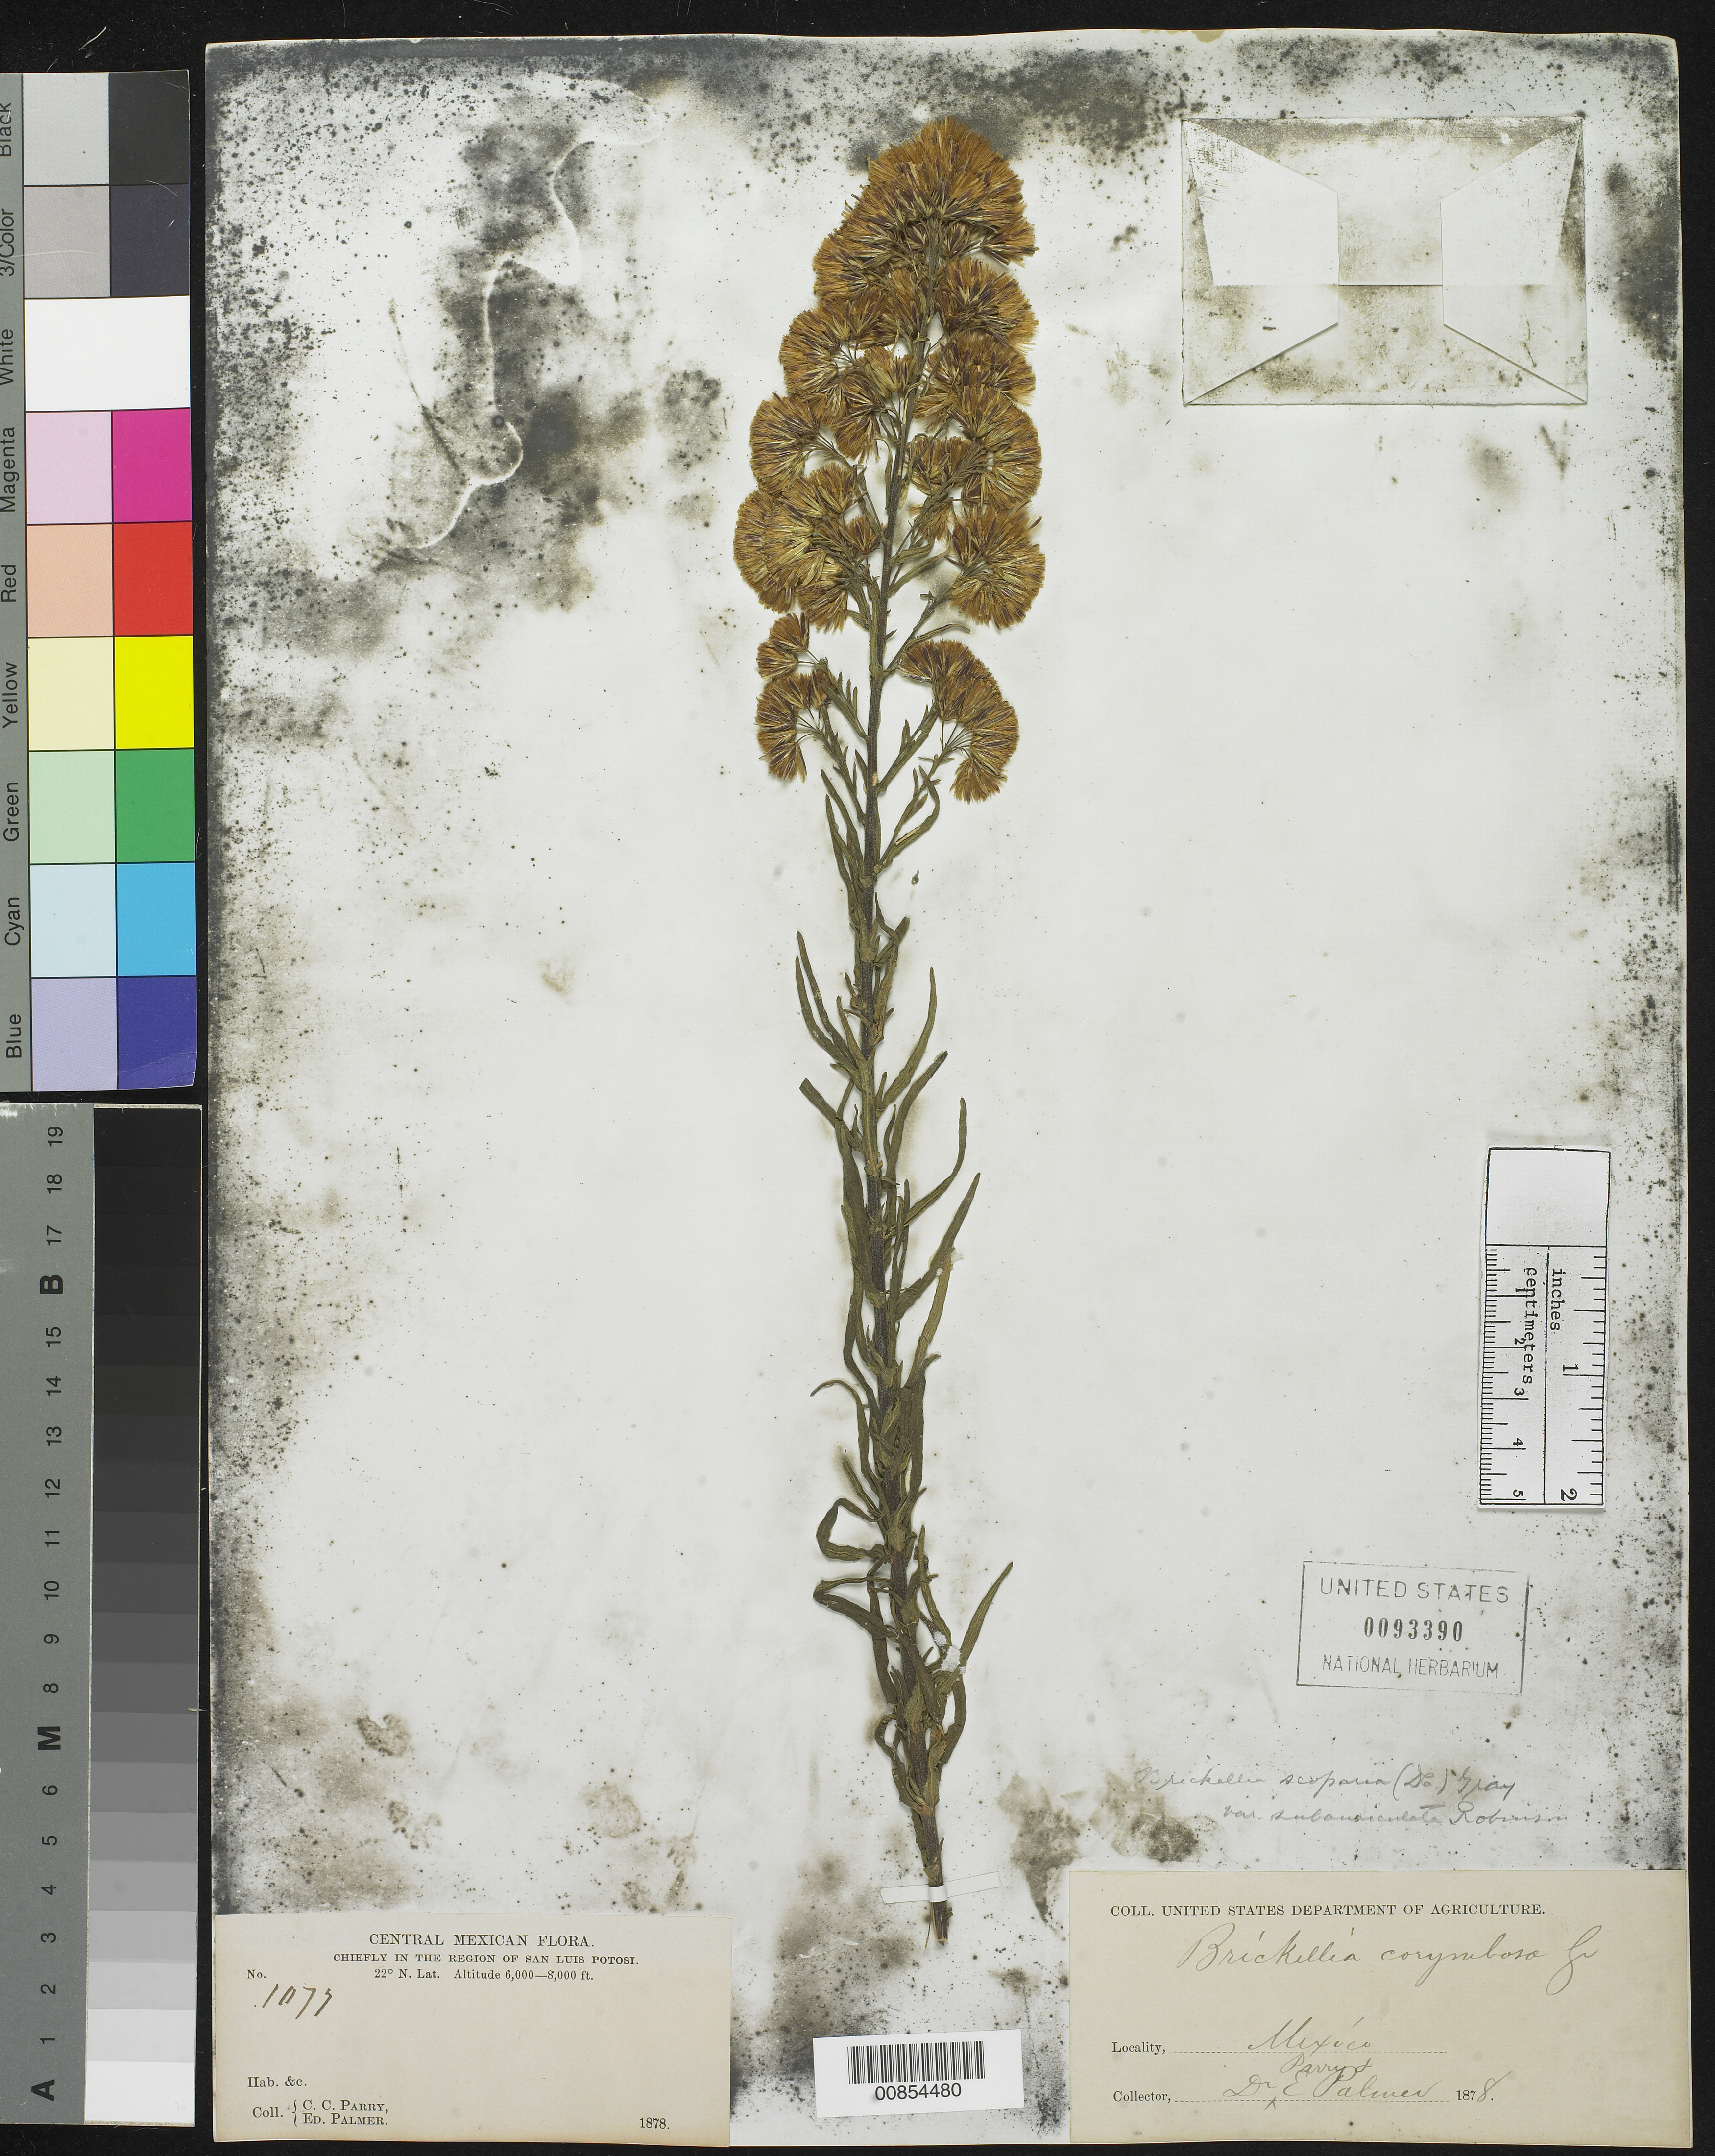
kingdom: Plantae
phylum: Tracheophyta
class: Magnoliopsida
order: Asterales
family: Asteraceae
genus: Brickellia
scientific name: Brickellia scoparia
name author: (DC.) A. Gray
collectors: C. C. Parry & E. Palmer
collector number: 1077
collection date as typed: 1878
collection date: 1878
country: Mexico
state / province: San Luis Potosí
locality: Chiefly in the region of San Luis Potosí.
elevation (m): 1829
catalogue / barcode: US 93390